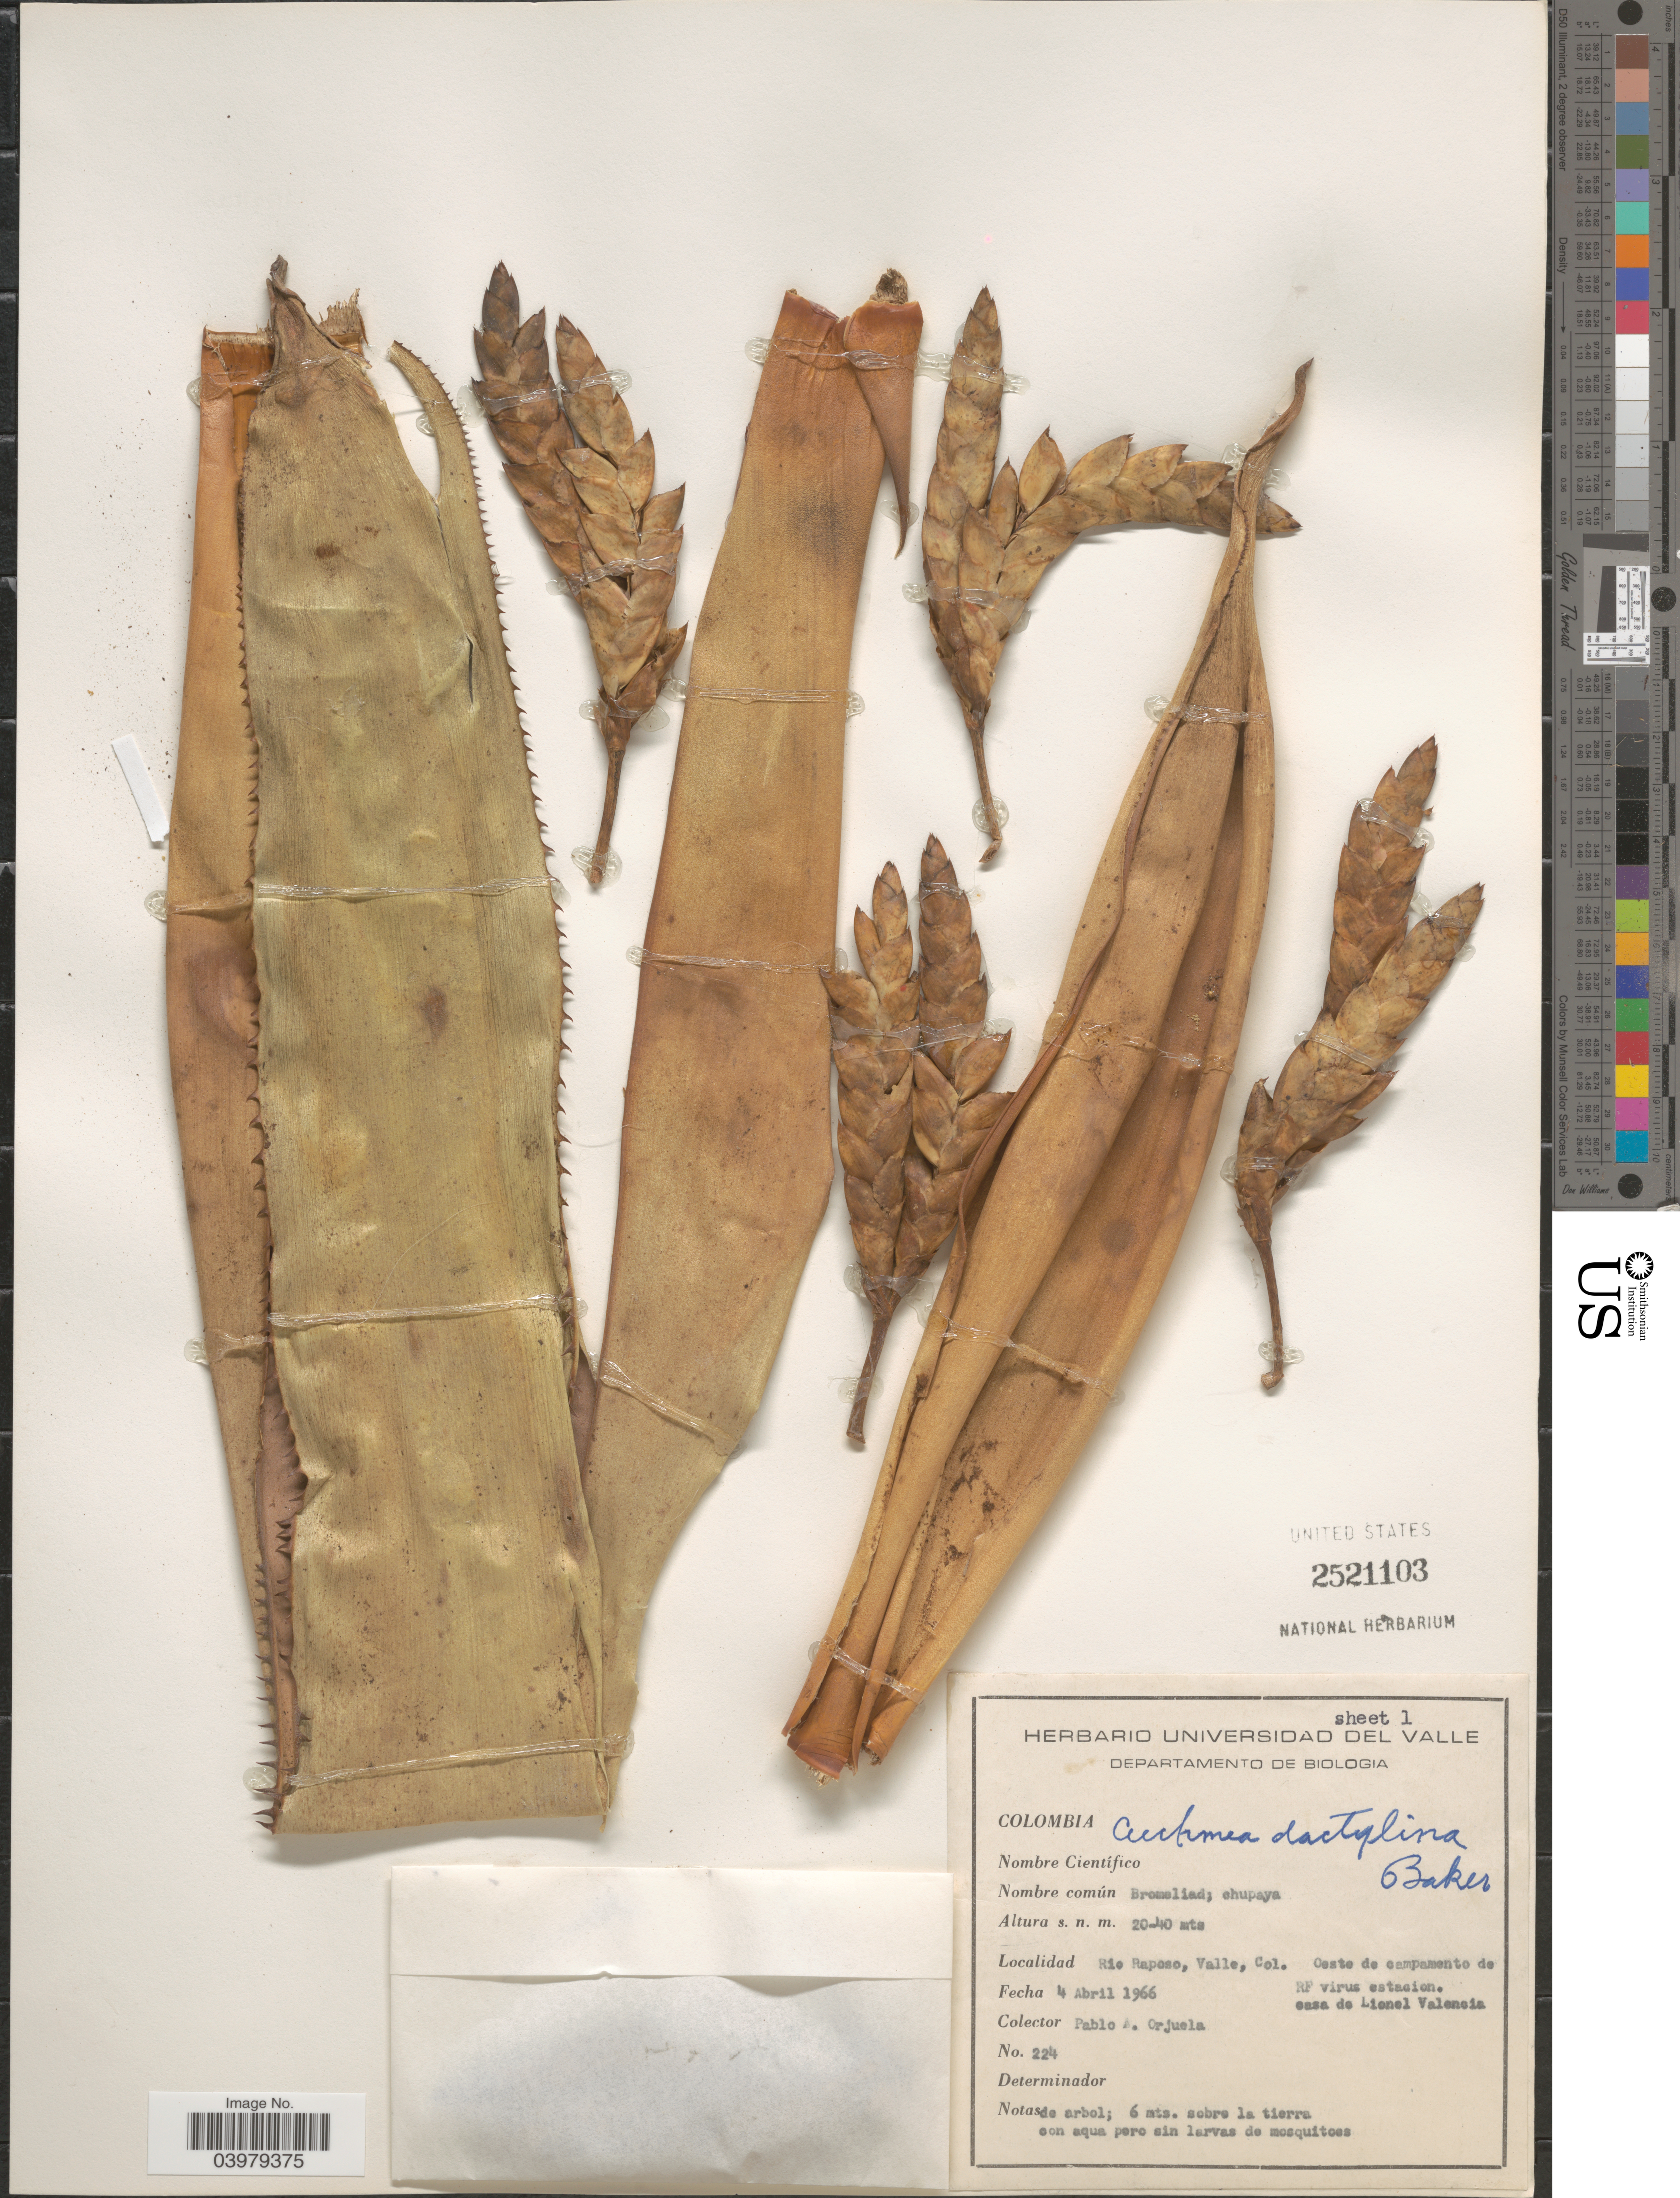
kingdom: Plantae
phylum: Tracheophyta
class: Liliopsida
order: Poales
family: Bromeliaceae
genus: Aechmea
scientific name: Aechmea dactylina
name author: Baker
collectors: P. A. Orjuela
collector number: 224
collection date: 1966-04-04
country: Colombia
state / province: Valle del Cauca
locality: Rio Raposo, Valle. Oeste de campamento de RF virus estacion. Casa de Lionel Calencia.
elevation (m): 20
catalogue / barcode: US 2521103